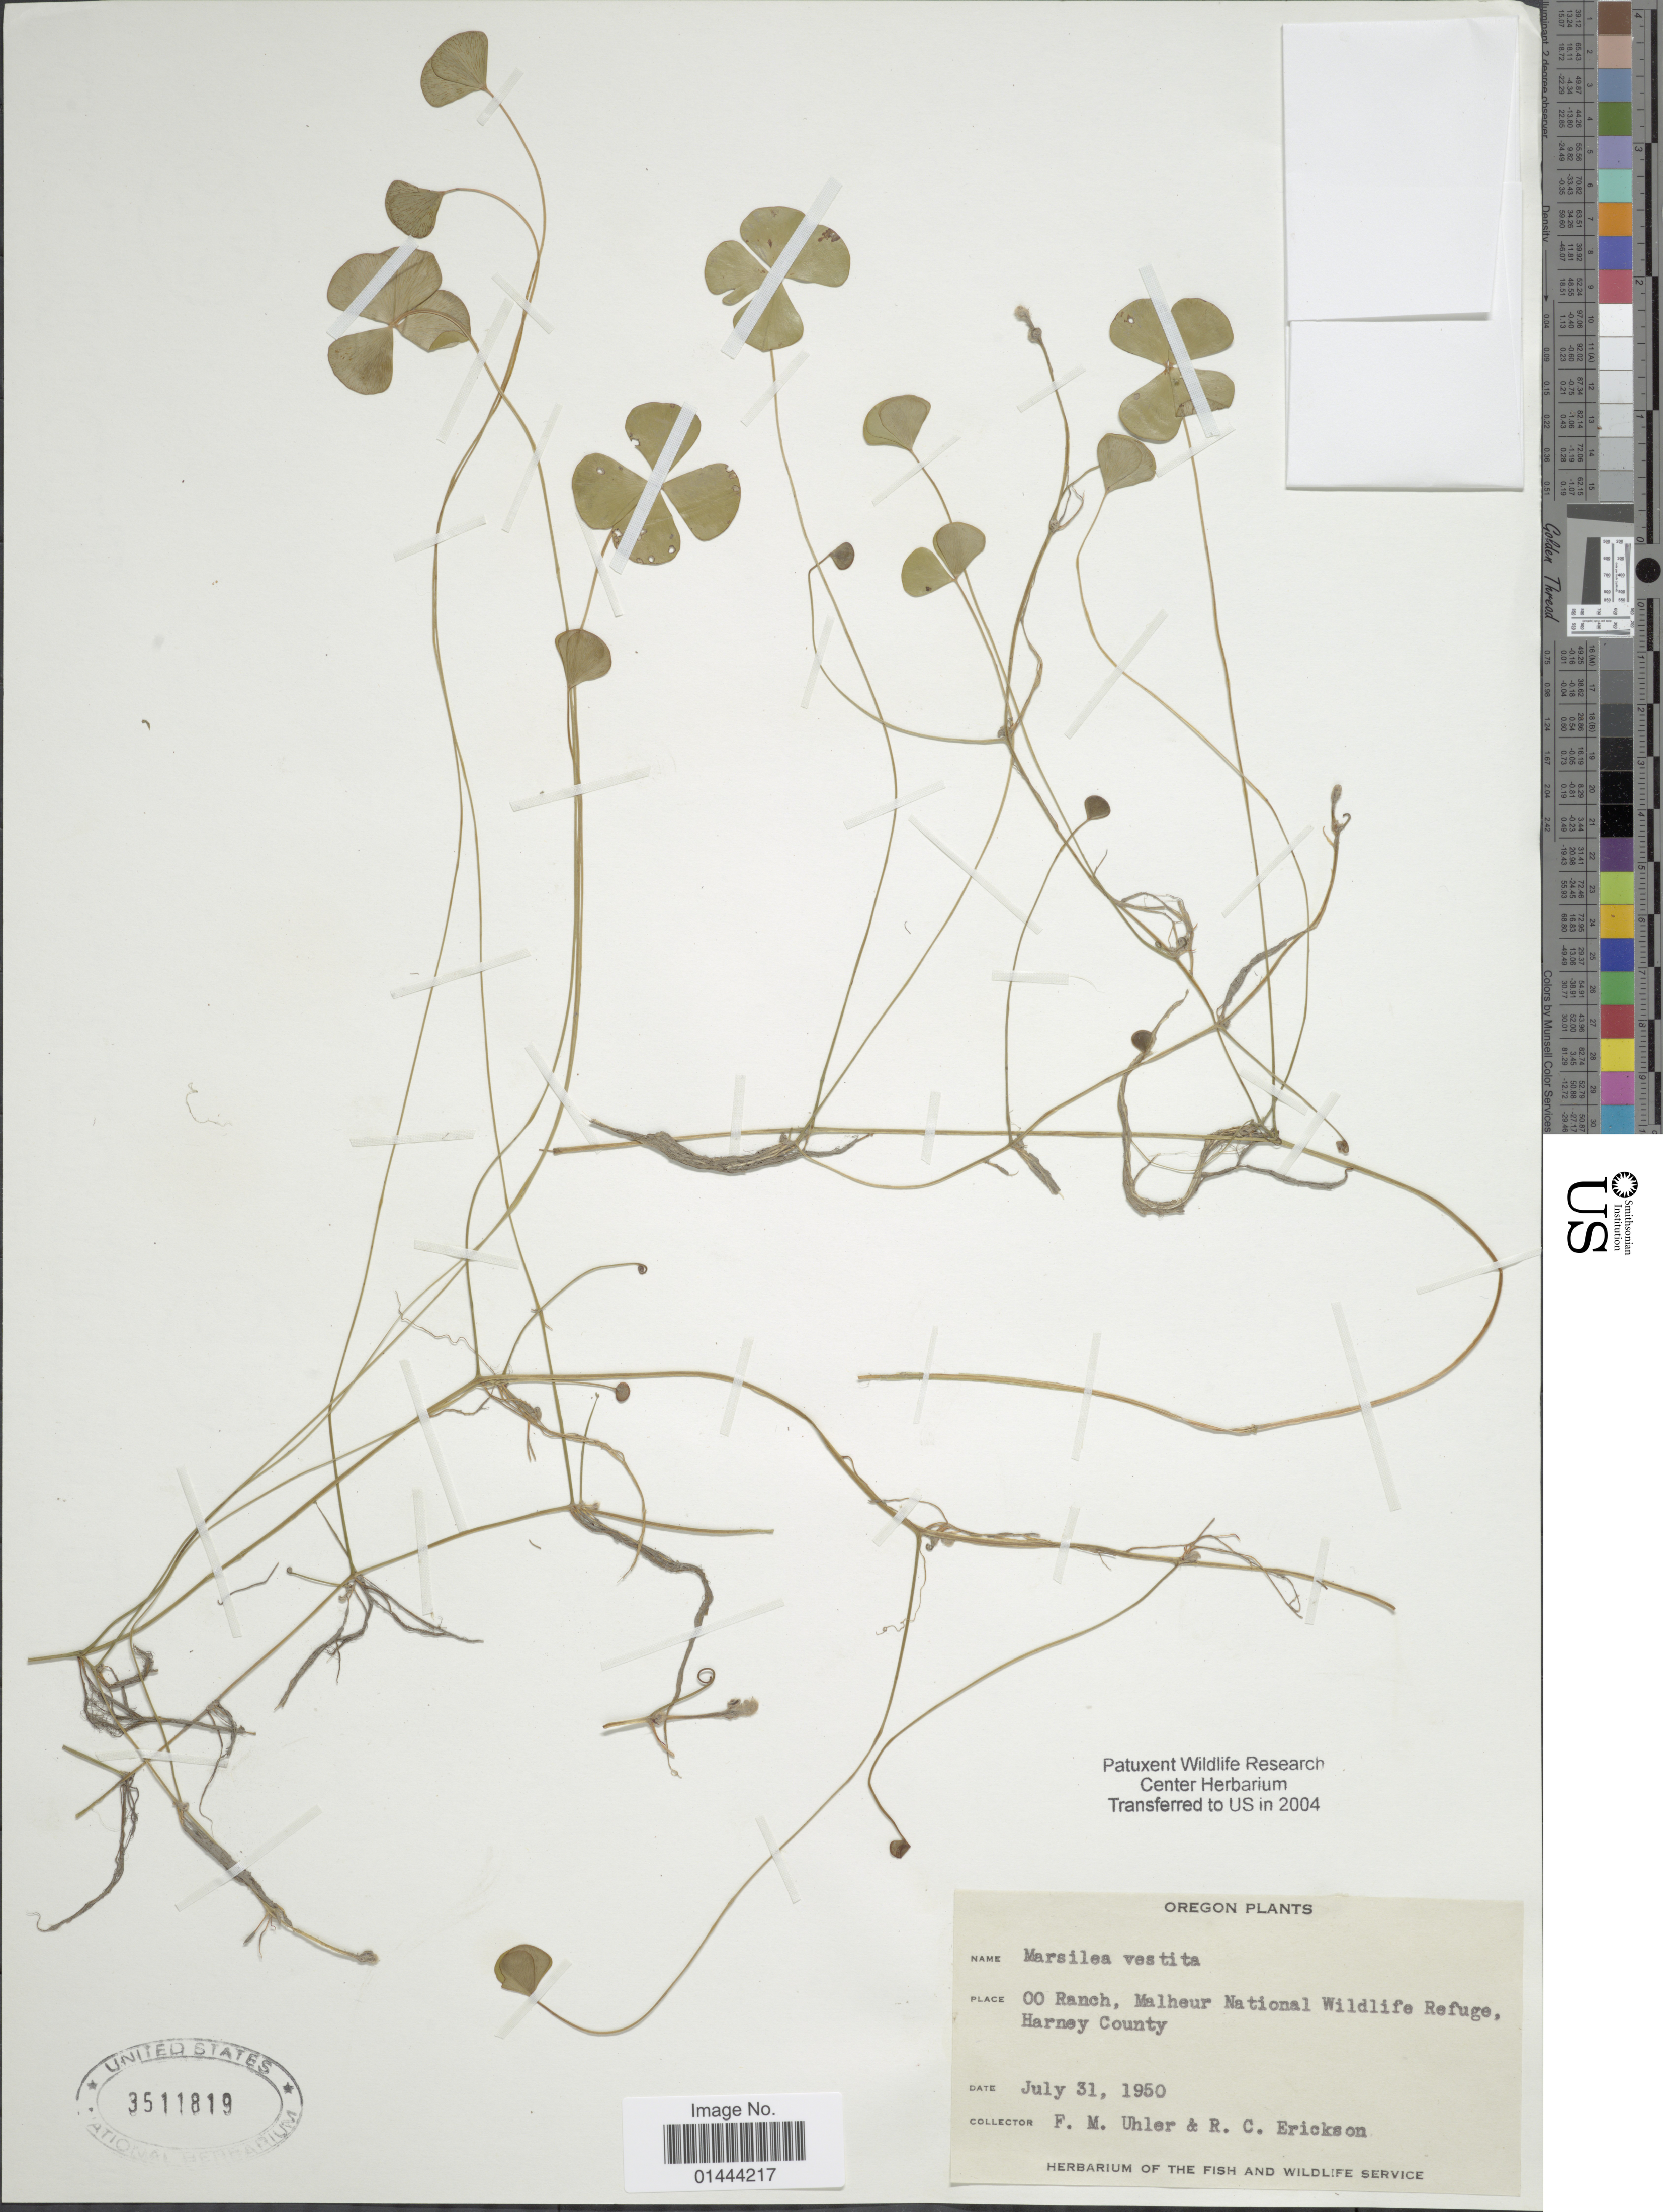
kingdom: Plantae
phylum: Tracheophyta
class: Polypodiopsida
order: Salviniales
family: Marsileaceae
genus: Marsilea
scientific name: Marsilea vestita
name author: Hook. & Grev.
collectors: F. M. Uhler & R. Erickson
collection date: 1950-07-31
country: United States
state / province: Oregon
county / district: Harney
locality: OO Ranch, Malheur National Wildlife Refuge, Harney County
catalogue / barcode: US 3511819